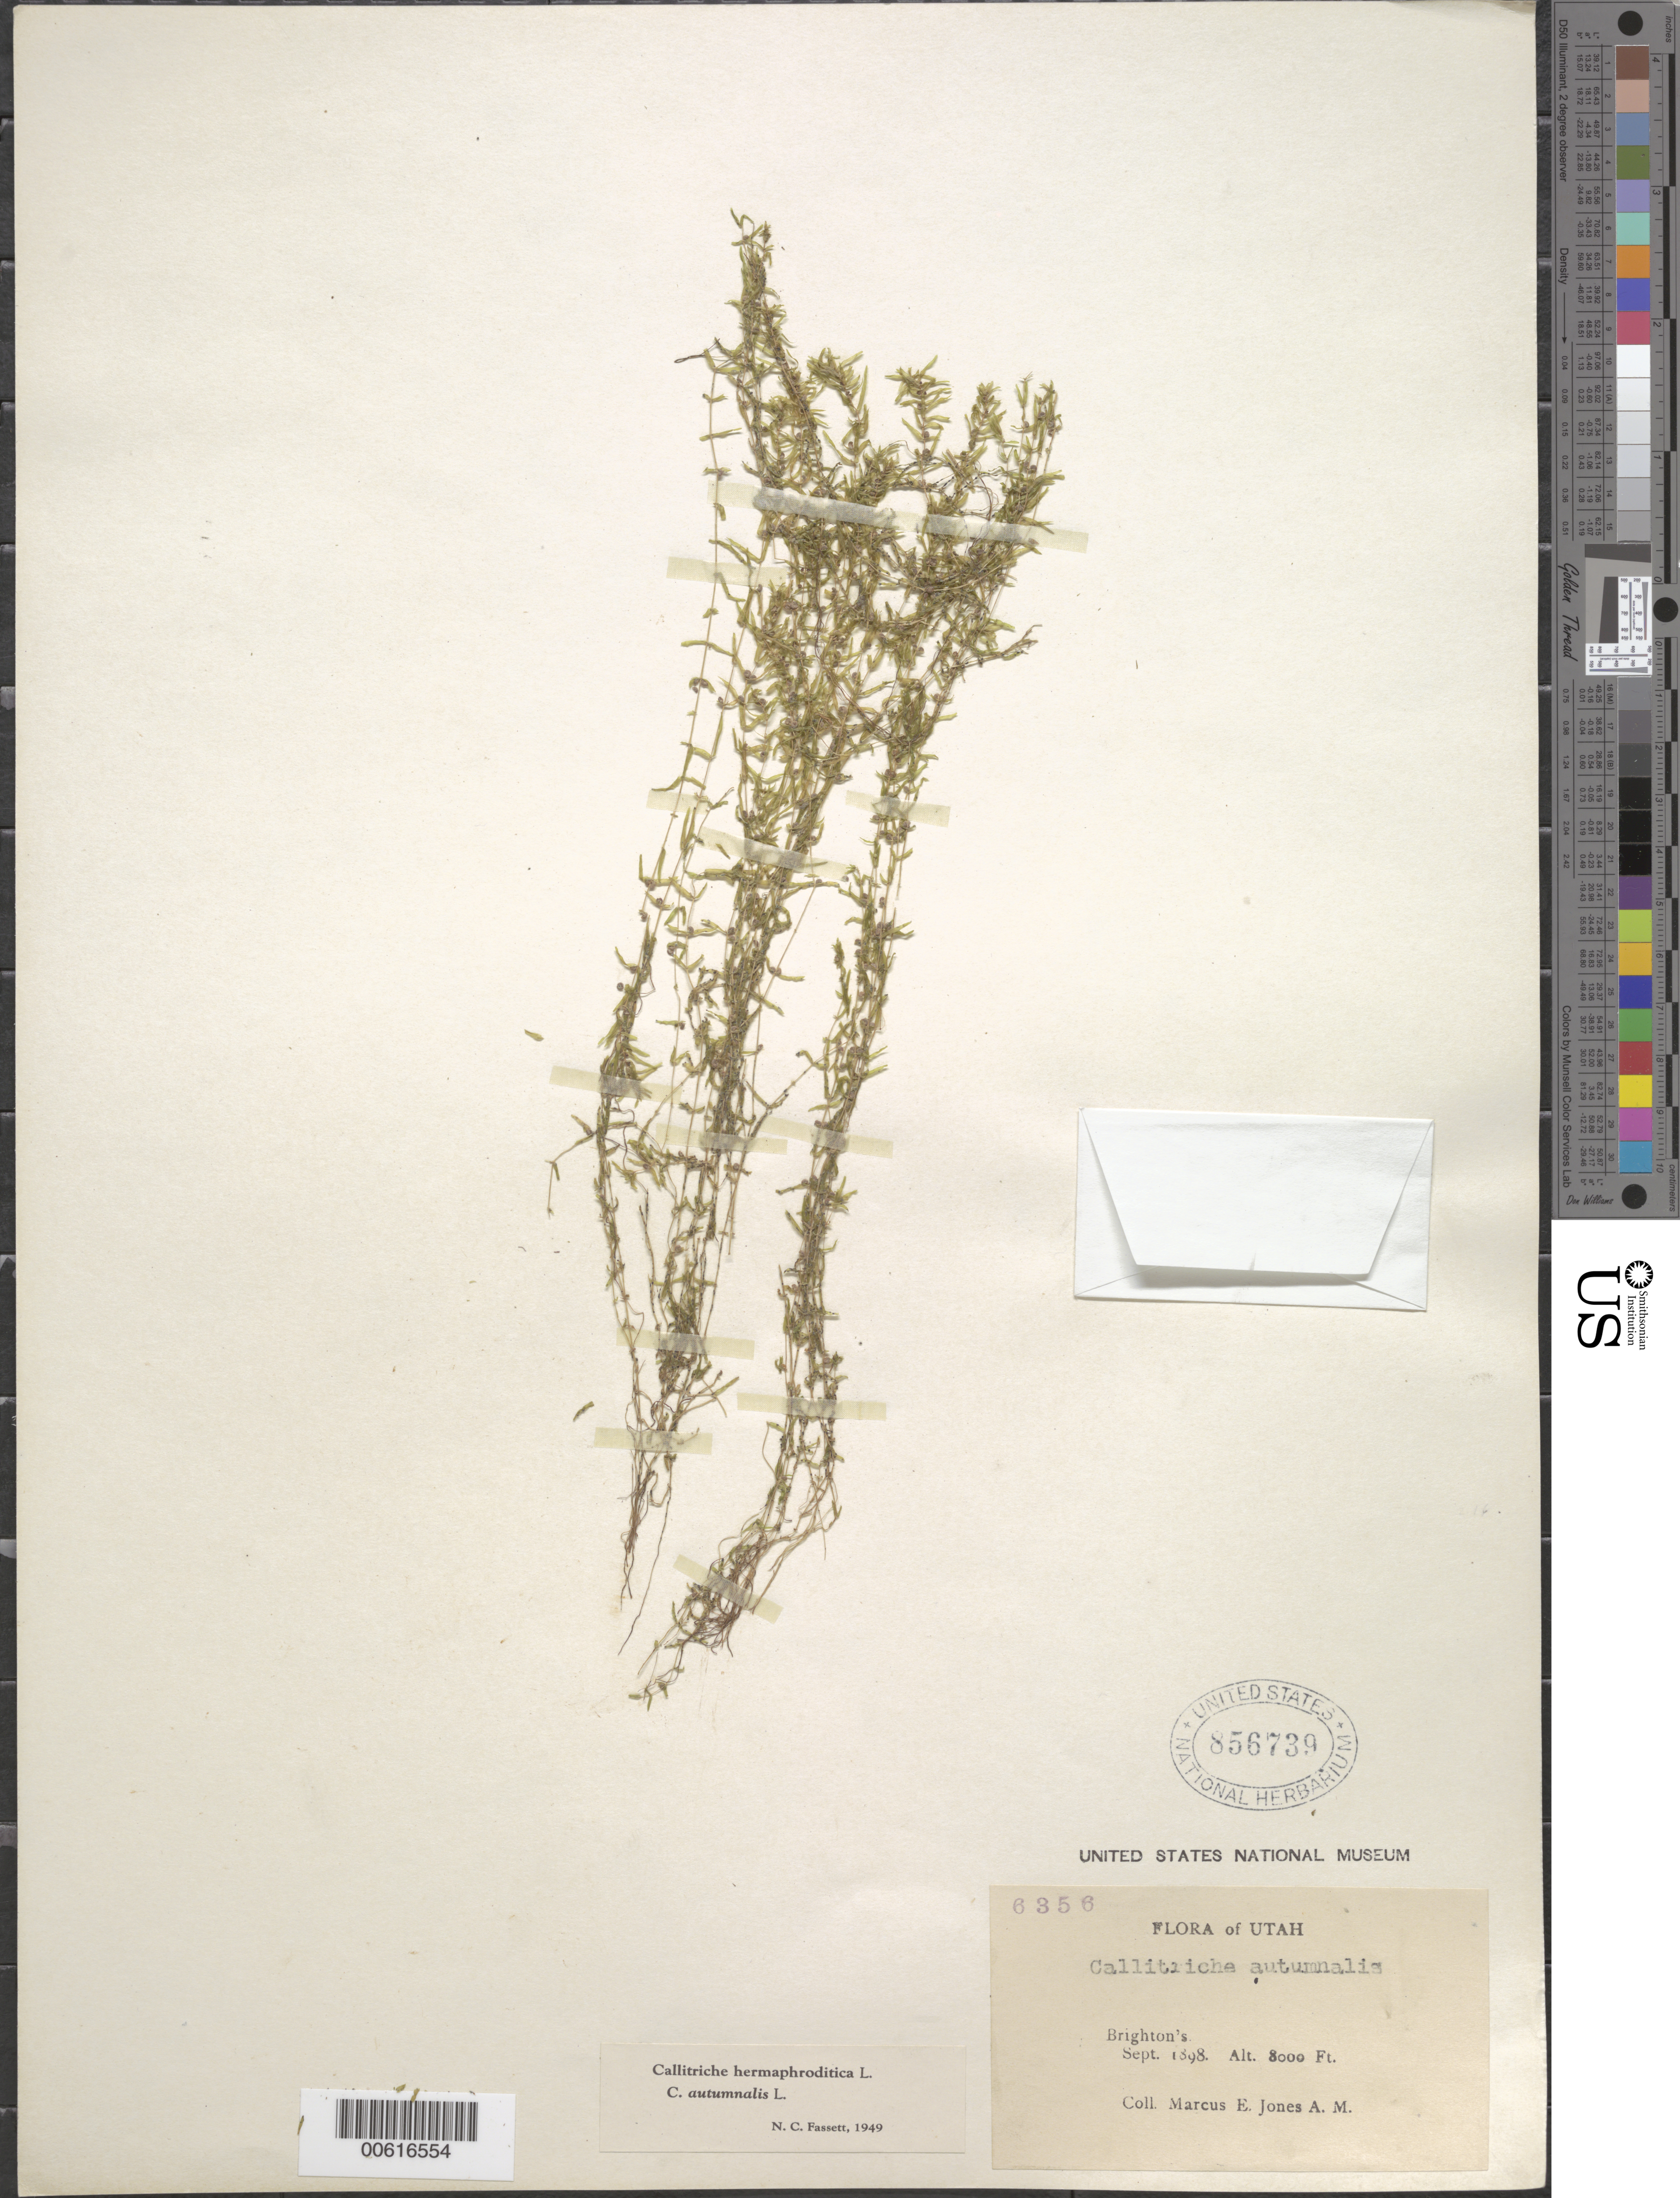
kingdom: Plantae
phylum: Tracheophyta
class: Magnoliopsida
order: Lamiales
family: Plantaginaceae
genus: Callitriche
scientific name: Callitriche hermaphroditica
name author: L.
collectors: M. E. Jones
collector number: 6356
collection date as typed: Sep 1898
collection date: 1898-09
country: United States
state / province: Utah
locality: Brighton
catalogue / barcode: US 856739